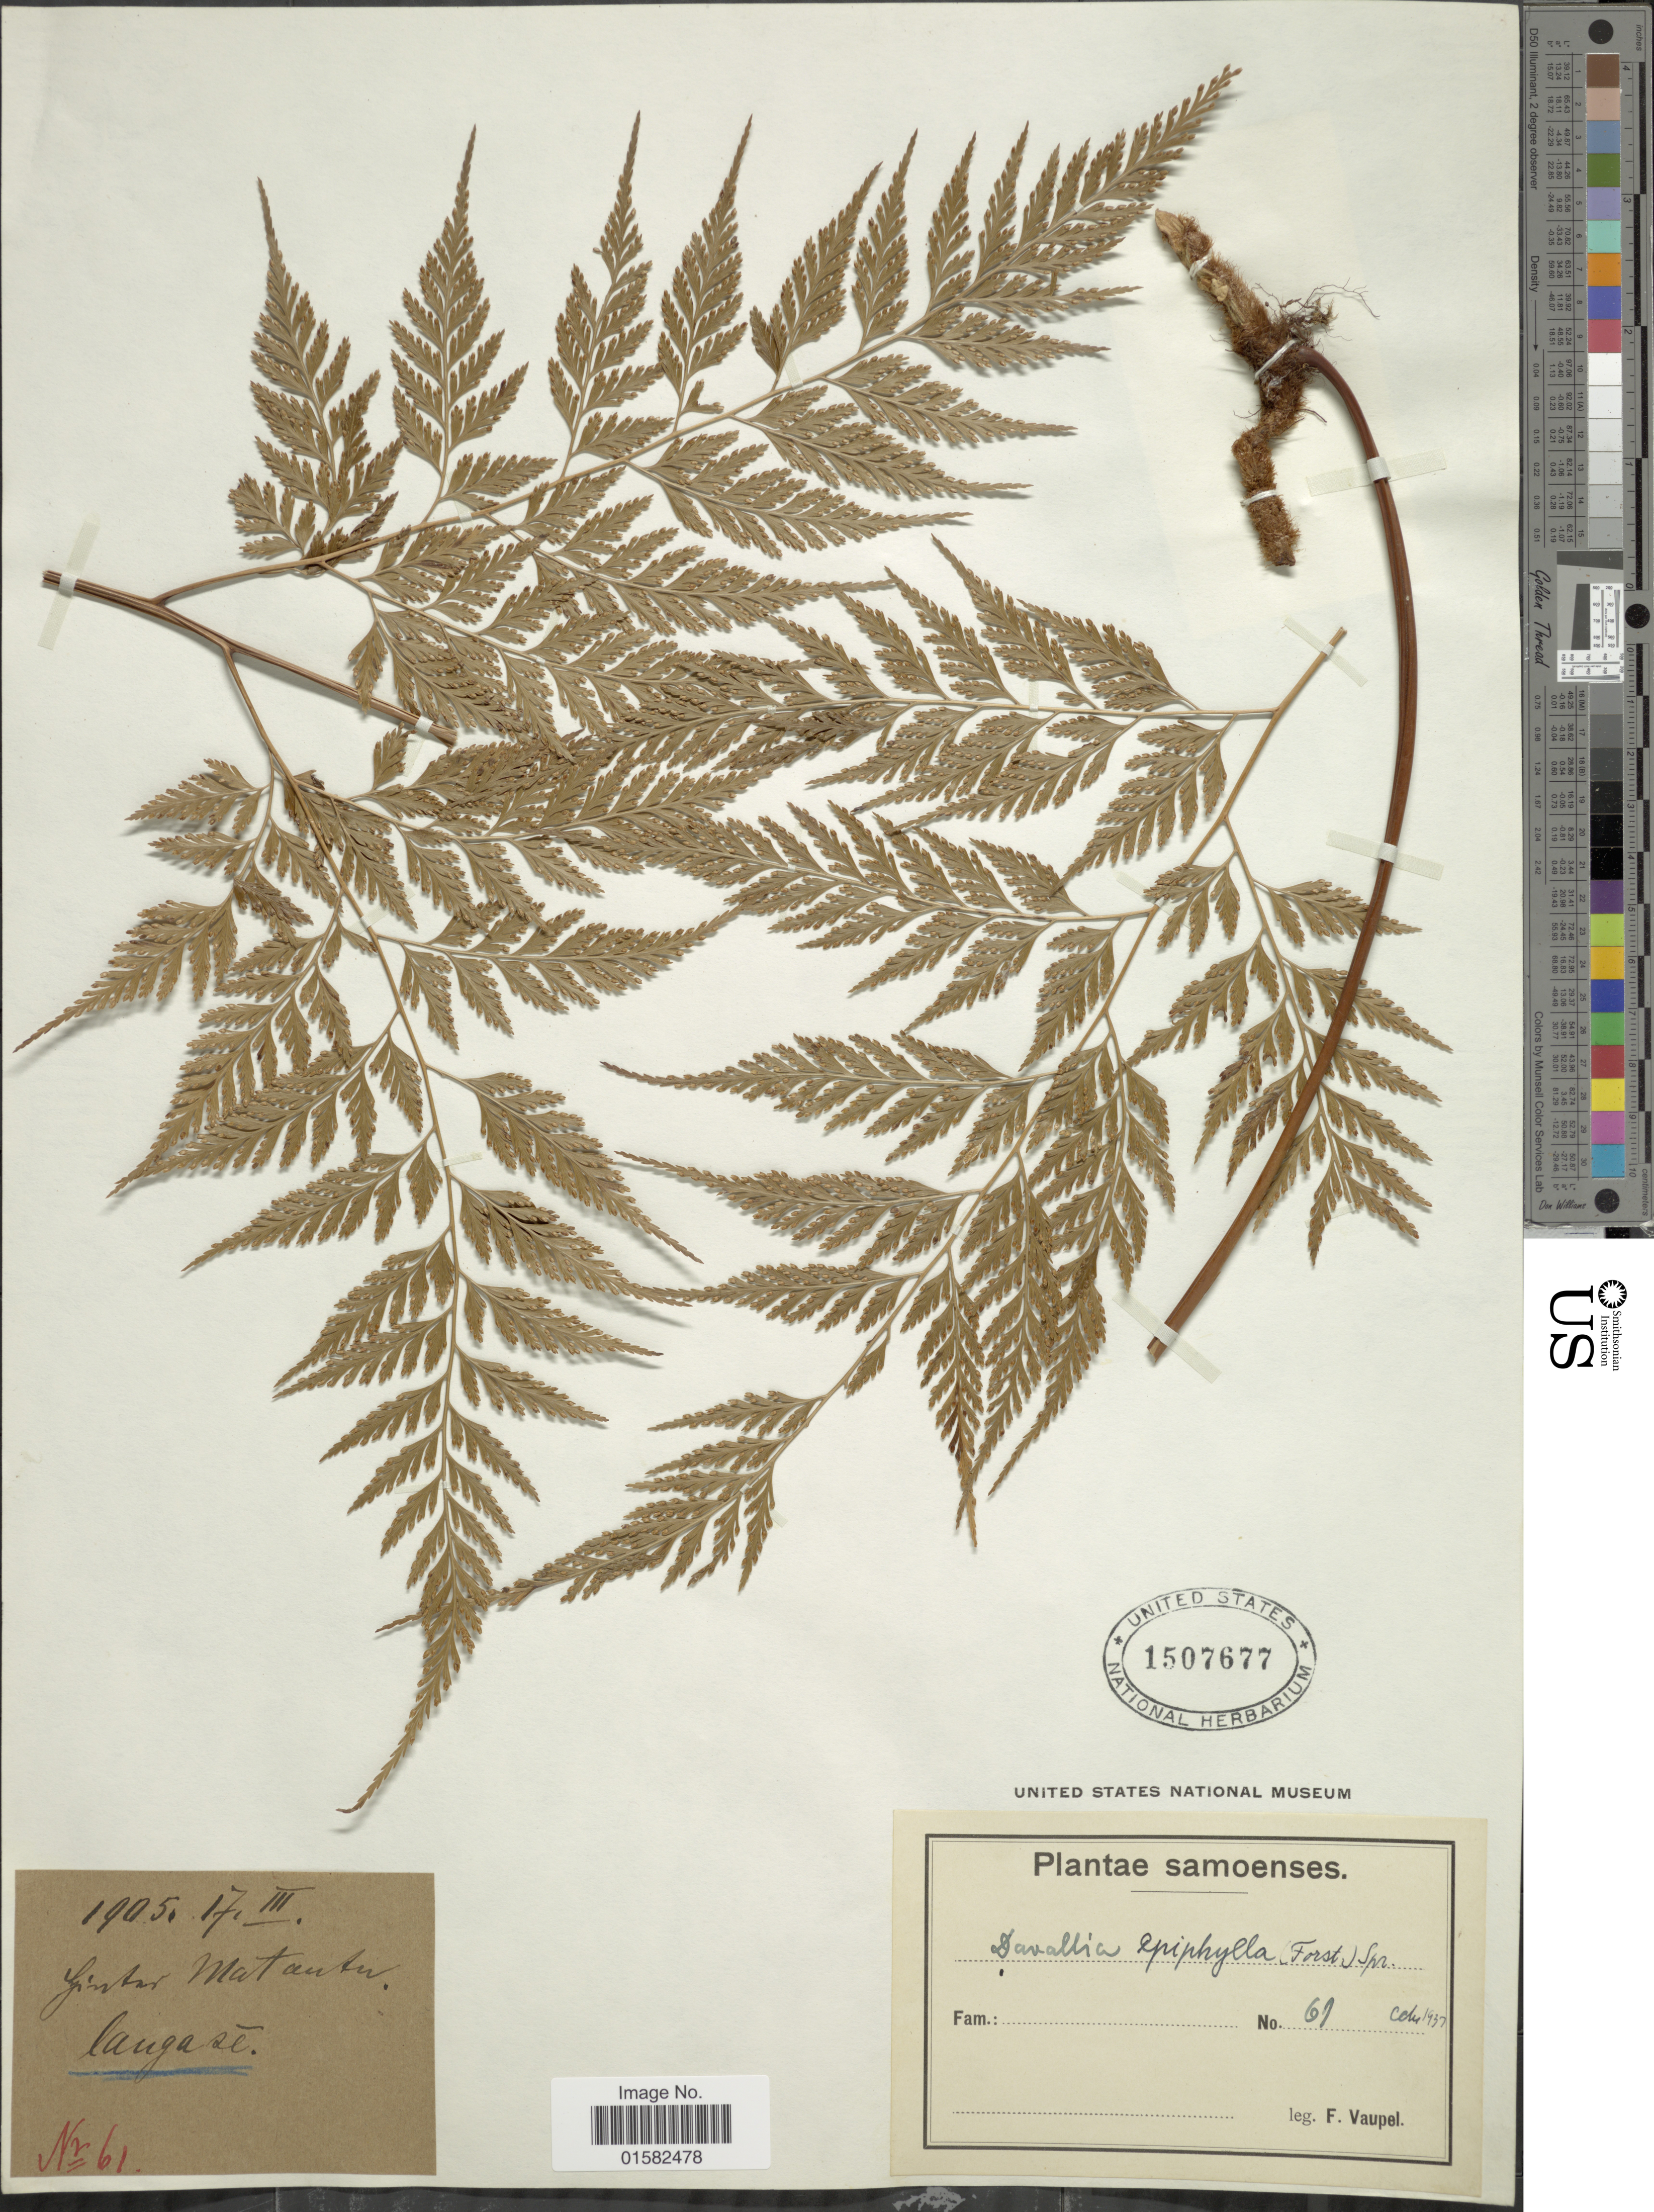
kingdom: Plantae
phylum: Tracheophyta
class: Polypodiopsida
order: Polypodiales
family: Davalliaceae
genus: Wibelia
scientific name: Wibelia denticulata var. elata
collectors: F. Vaupel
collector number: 61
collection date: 1905-03-17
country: Samoa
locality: Langaze [interpreted]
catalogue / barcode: US 1507677